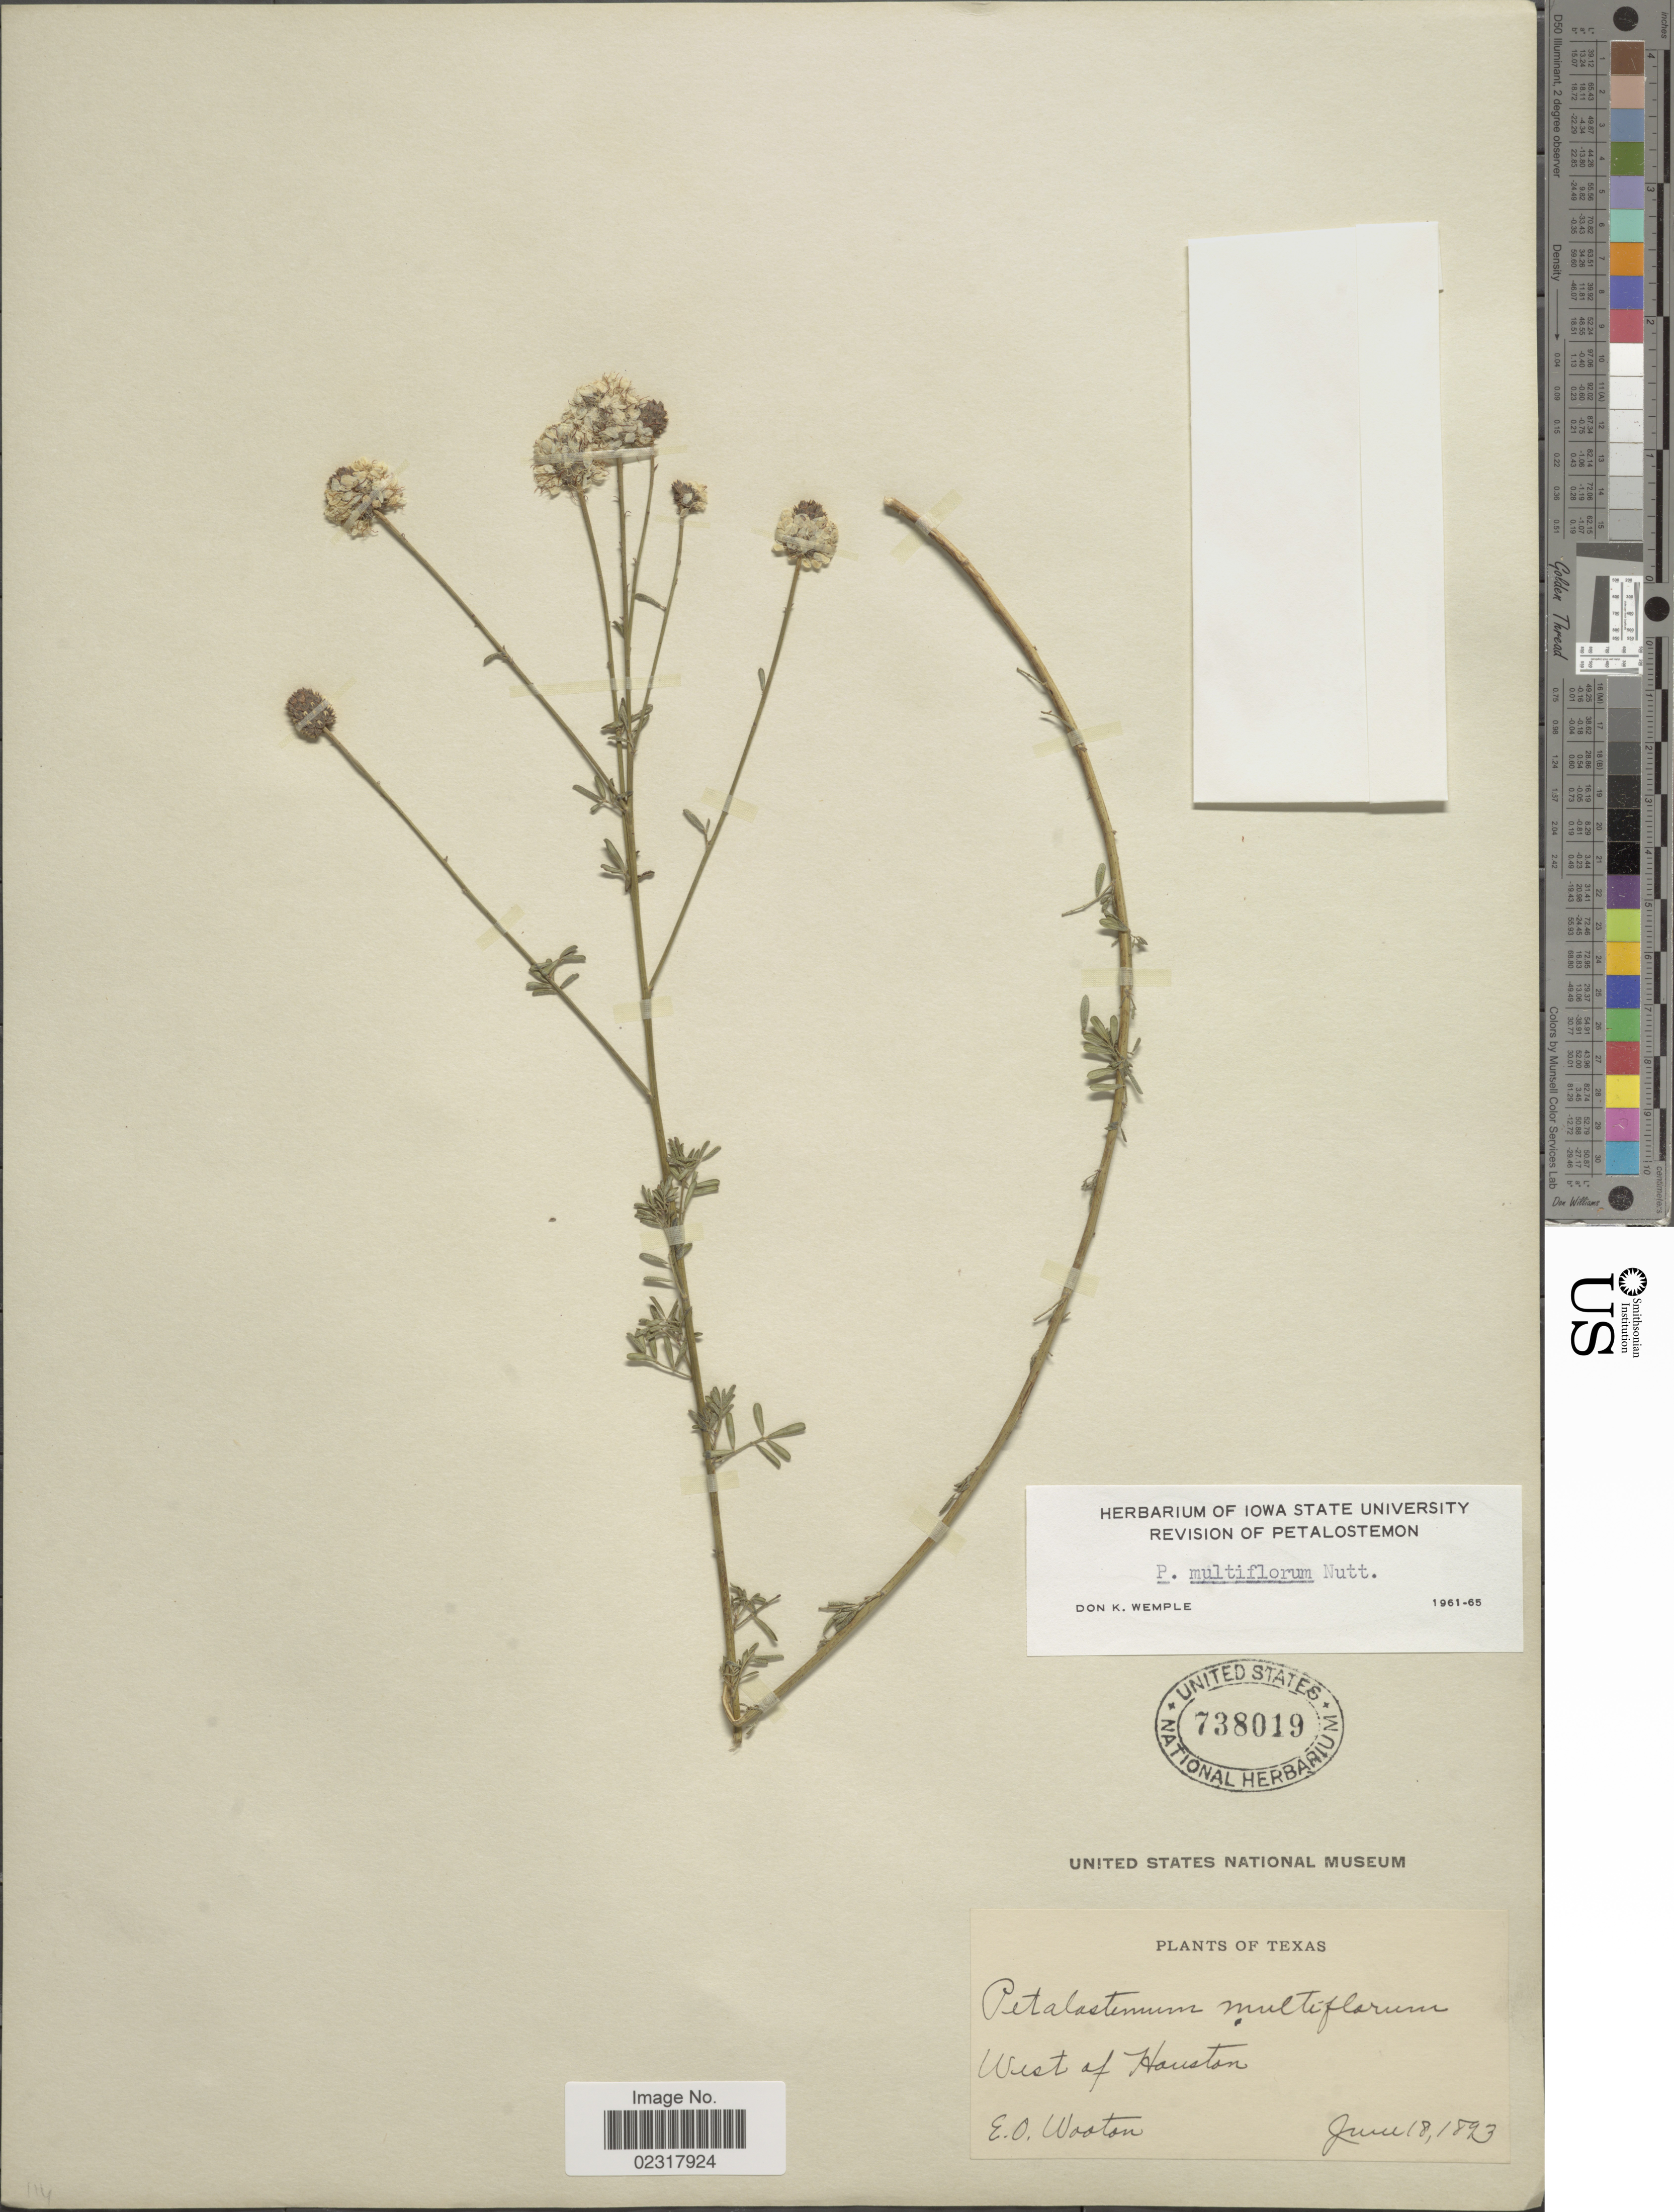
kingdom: Plantae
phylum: Tracheophyta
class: Magnoliopsida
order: Fabales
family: Fabaceae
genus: Dalea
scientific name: Dalea multiflora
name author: (Nutt.) Shinners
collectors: E. O. Wooton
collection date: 1893-06-18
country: United States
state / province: Texas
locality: West of Hauston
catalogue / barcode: US 738019